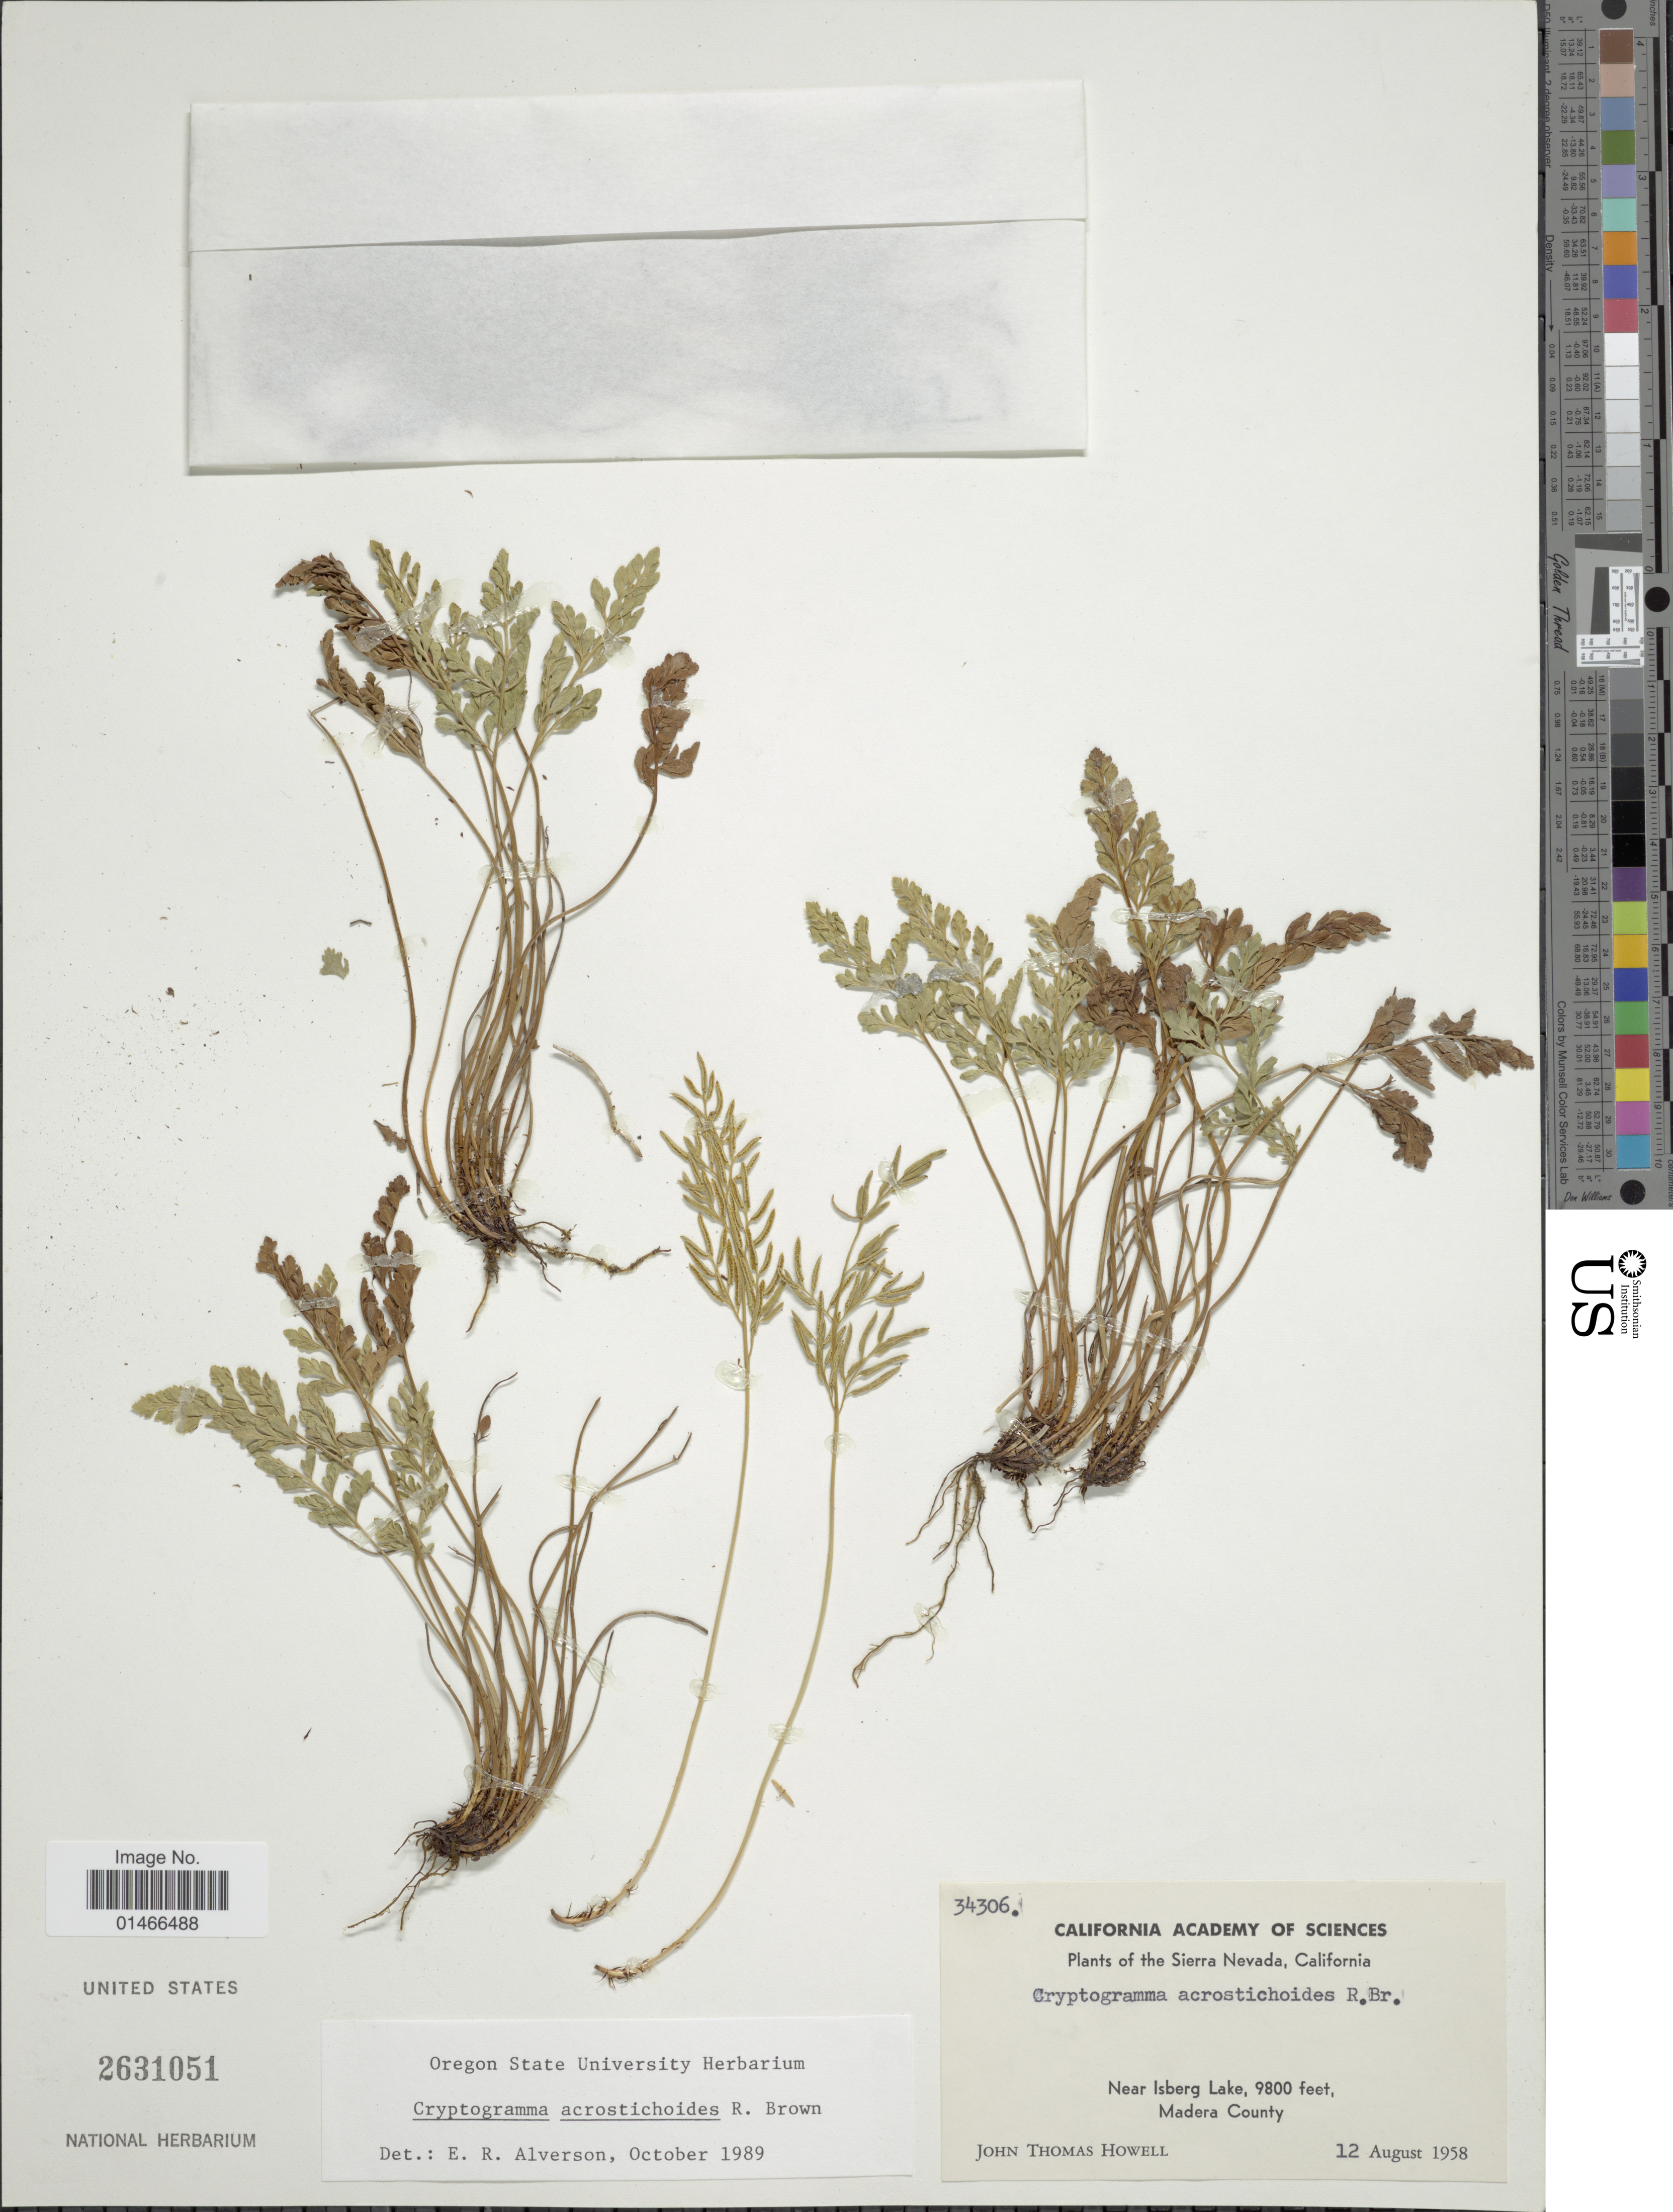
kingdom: Plantae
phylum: Tracheophyta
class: Polypodiopsida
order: Polypodiales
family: Pteridaceae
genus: Cryptogramma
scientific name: Cryptogramma acrostichoides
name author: R. Br.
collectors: J. T. Howell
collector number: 34306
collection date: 1958-08-12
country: United States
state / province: California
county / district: Madera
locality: The Sierra Nevada. Near Isberg Lake. Madera County.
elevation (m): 2987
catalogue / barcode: US 2631051